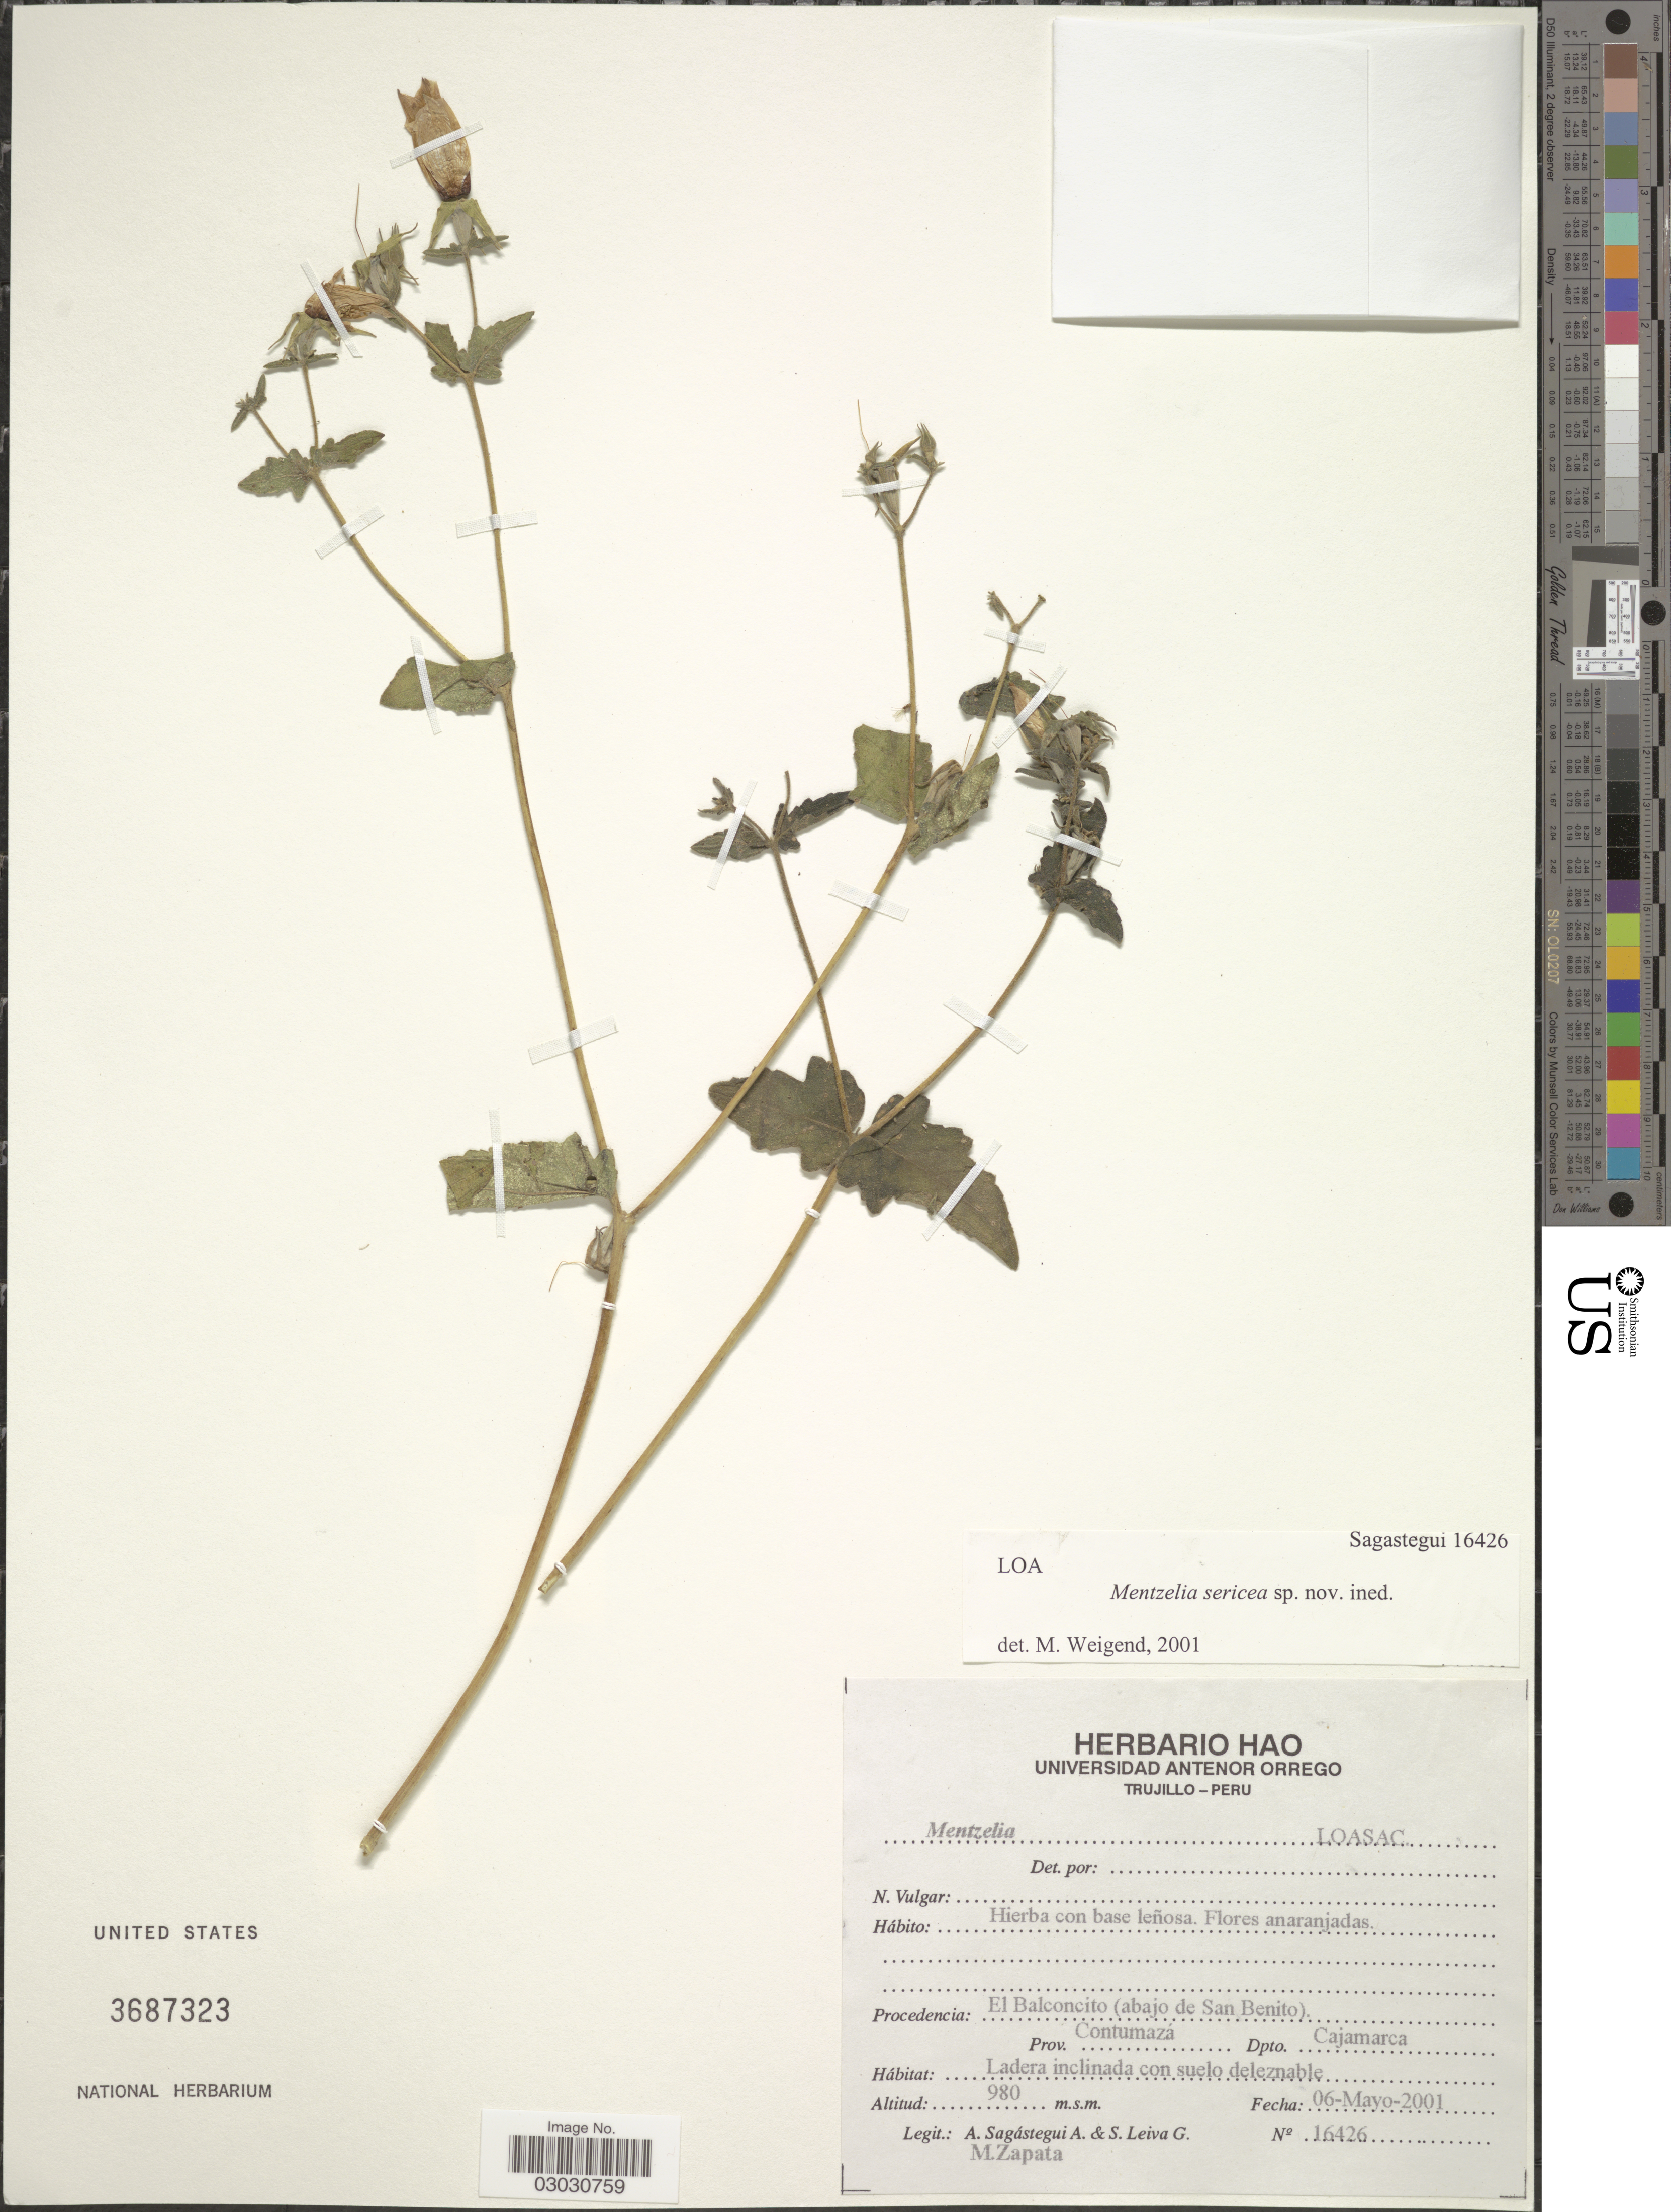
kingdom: Plantae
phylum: Tracheophyta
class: Magnoliopsida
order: Cornales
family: Loasaceae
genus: Mentzelia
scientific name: Mentzelia sericea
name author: Weigend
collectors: A. Sagástegui A., S. Leiva G. & M. Zapata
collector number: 16426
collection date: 2001-05-06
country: Peru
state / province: Cajamarca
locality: Procedencia: El Balconcito (abajo de San Benito). Prov. Contumaza. Dpto. Cajamarca.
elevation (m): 980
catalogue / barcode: US 3687323